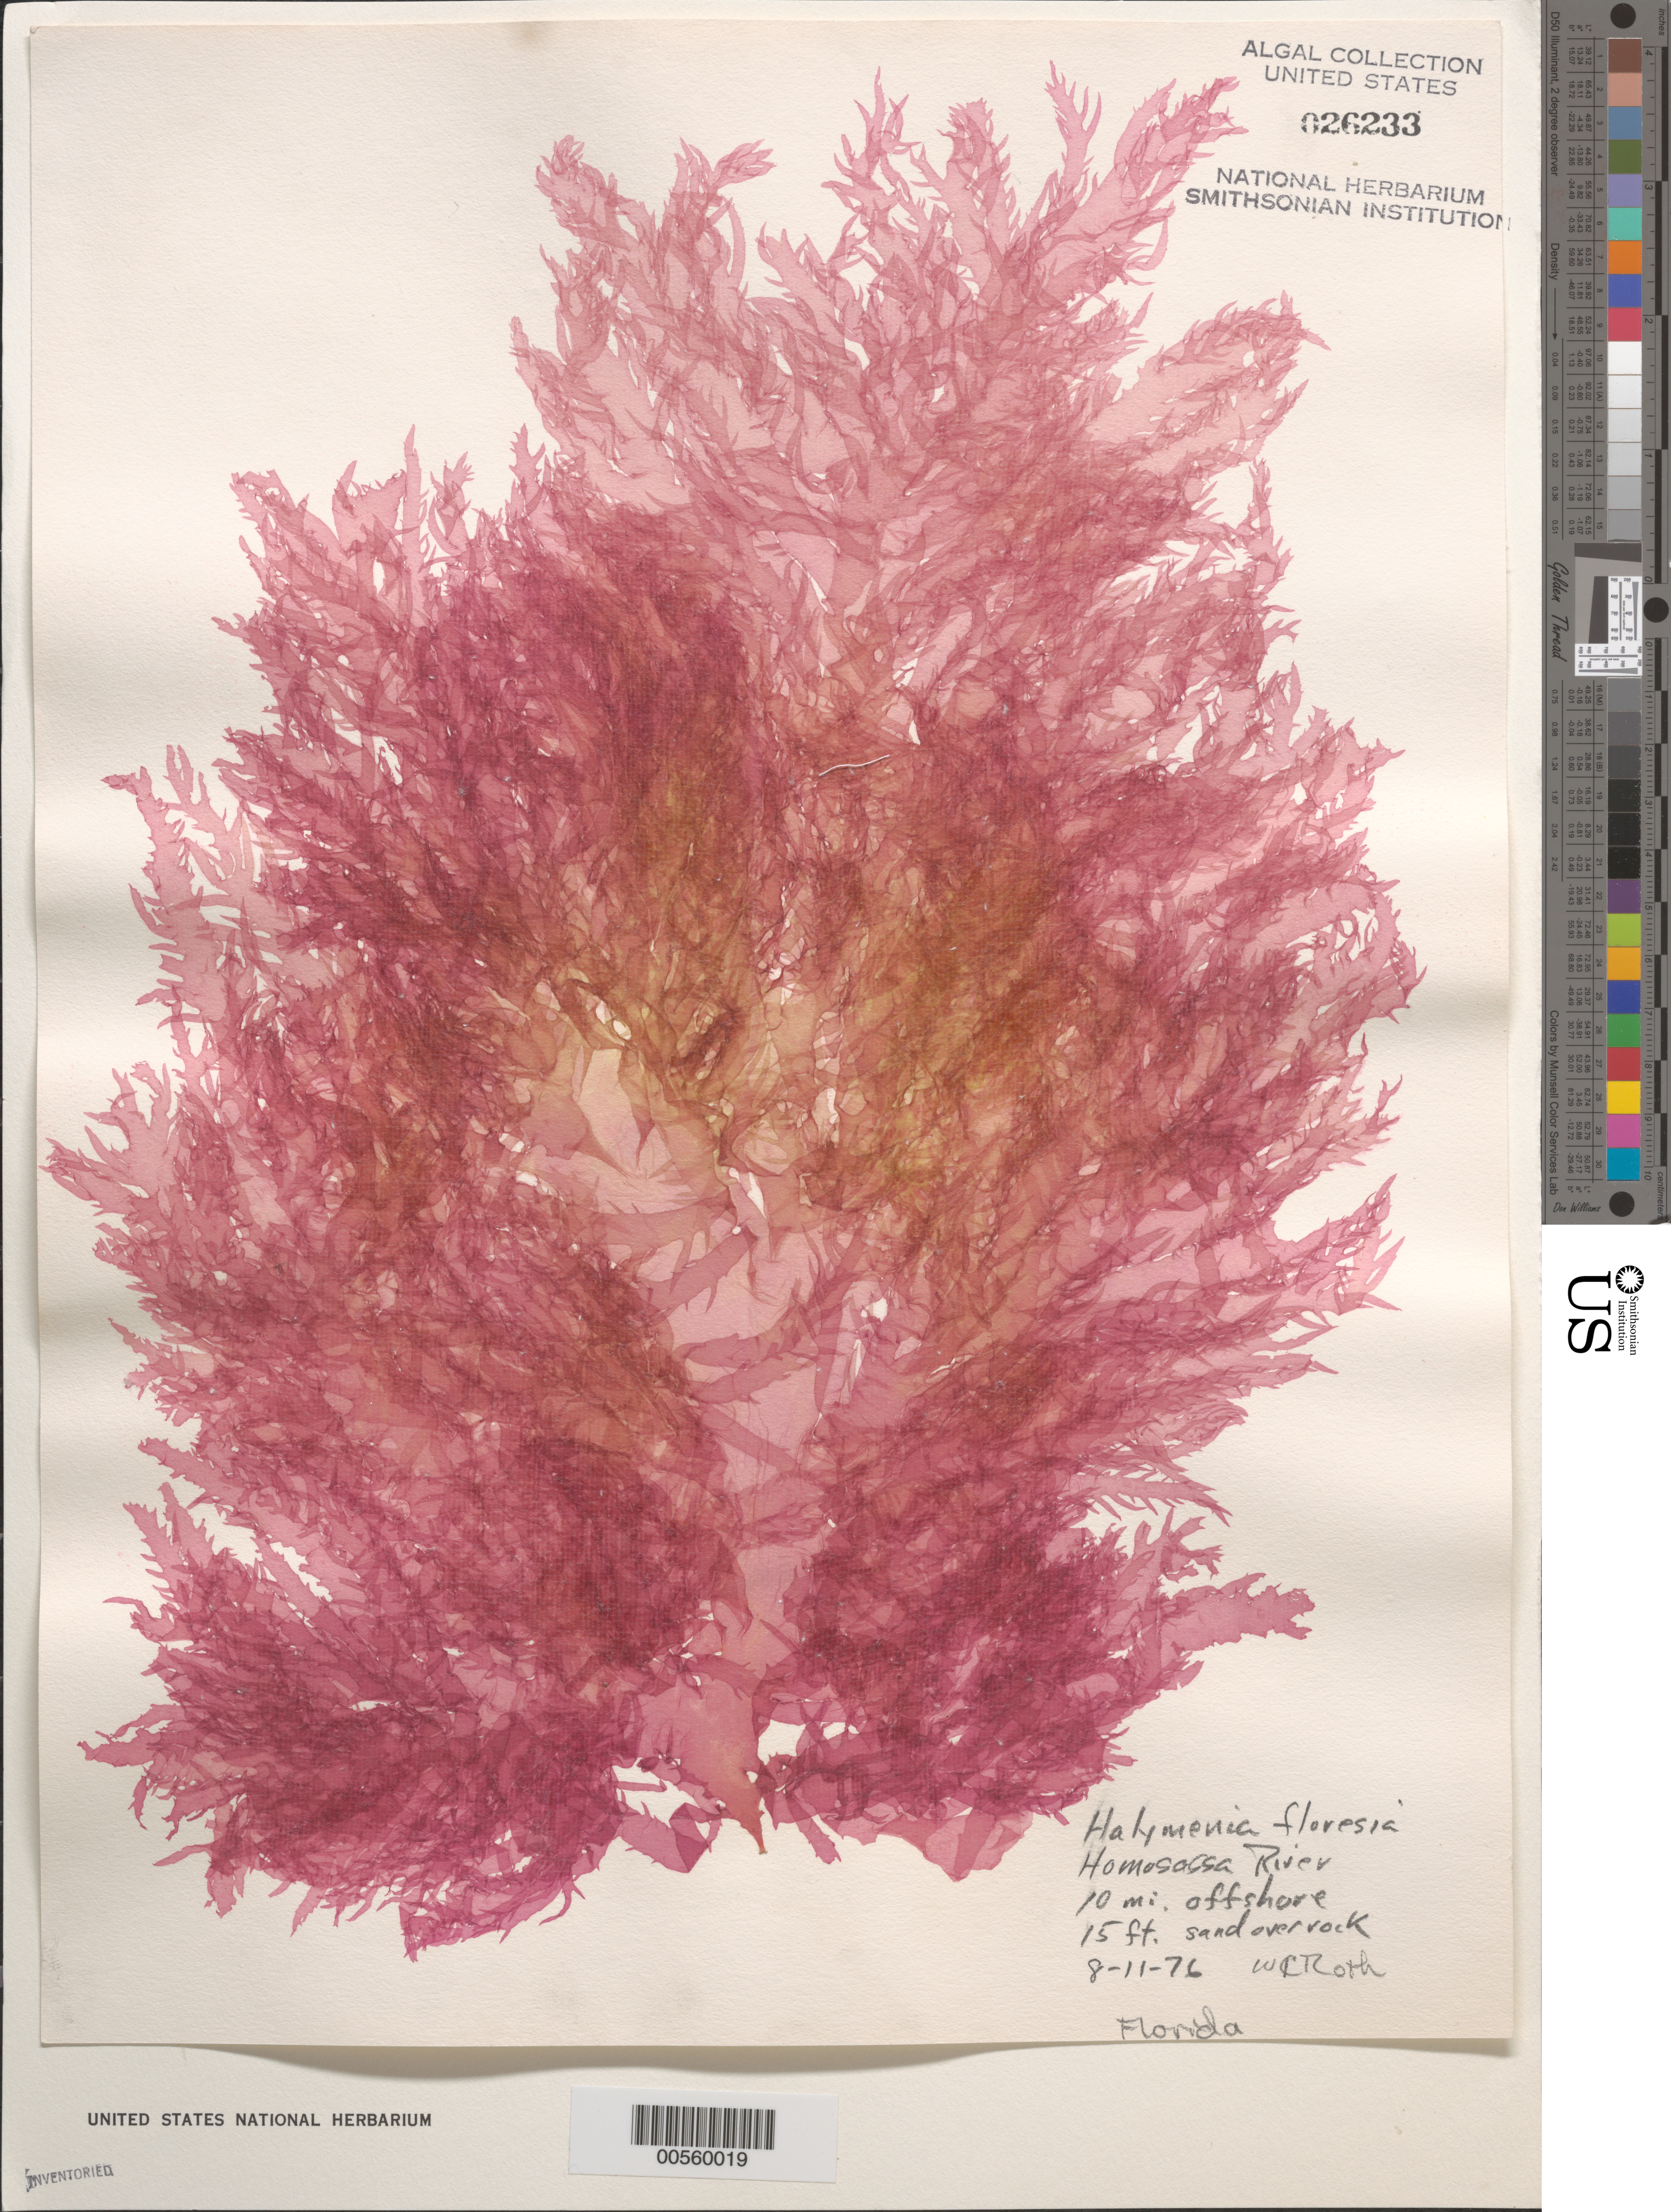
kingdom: Plantae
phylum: Rhodophyta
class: Florideophyceae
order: Halymeniales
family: Halymeniaceae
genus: Halymenia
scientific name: Halymenia floresii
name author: (Clemente) C. Agardh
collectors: W. C. Roth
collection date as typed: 11 Aug 1976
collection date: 1976-08-11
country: United States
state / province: Florida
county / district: Citrus County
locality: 10 miles off Homosassa River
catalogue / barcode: US 26233